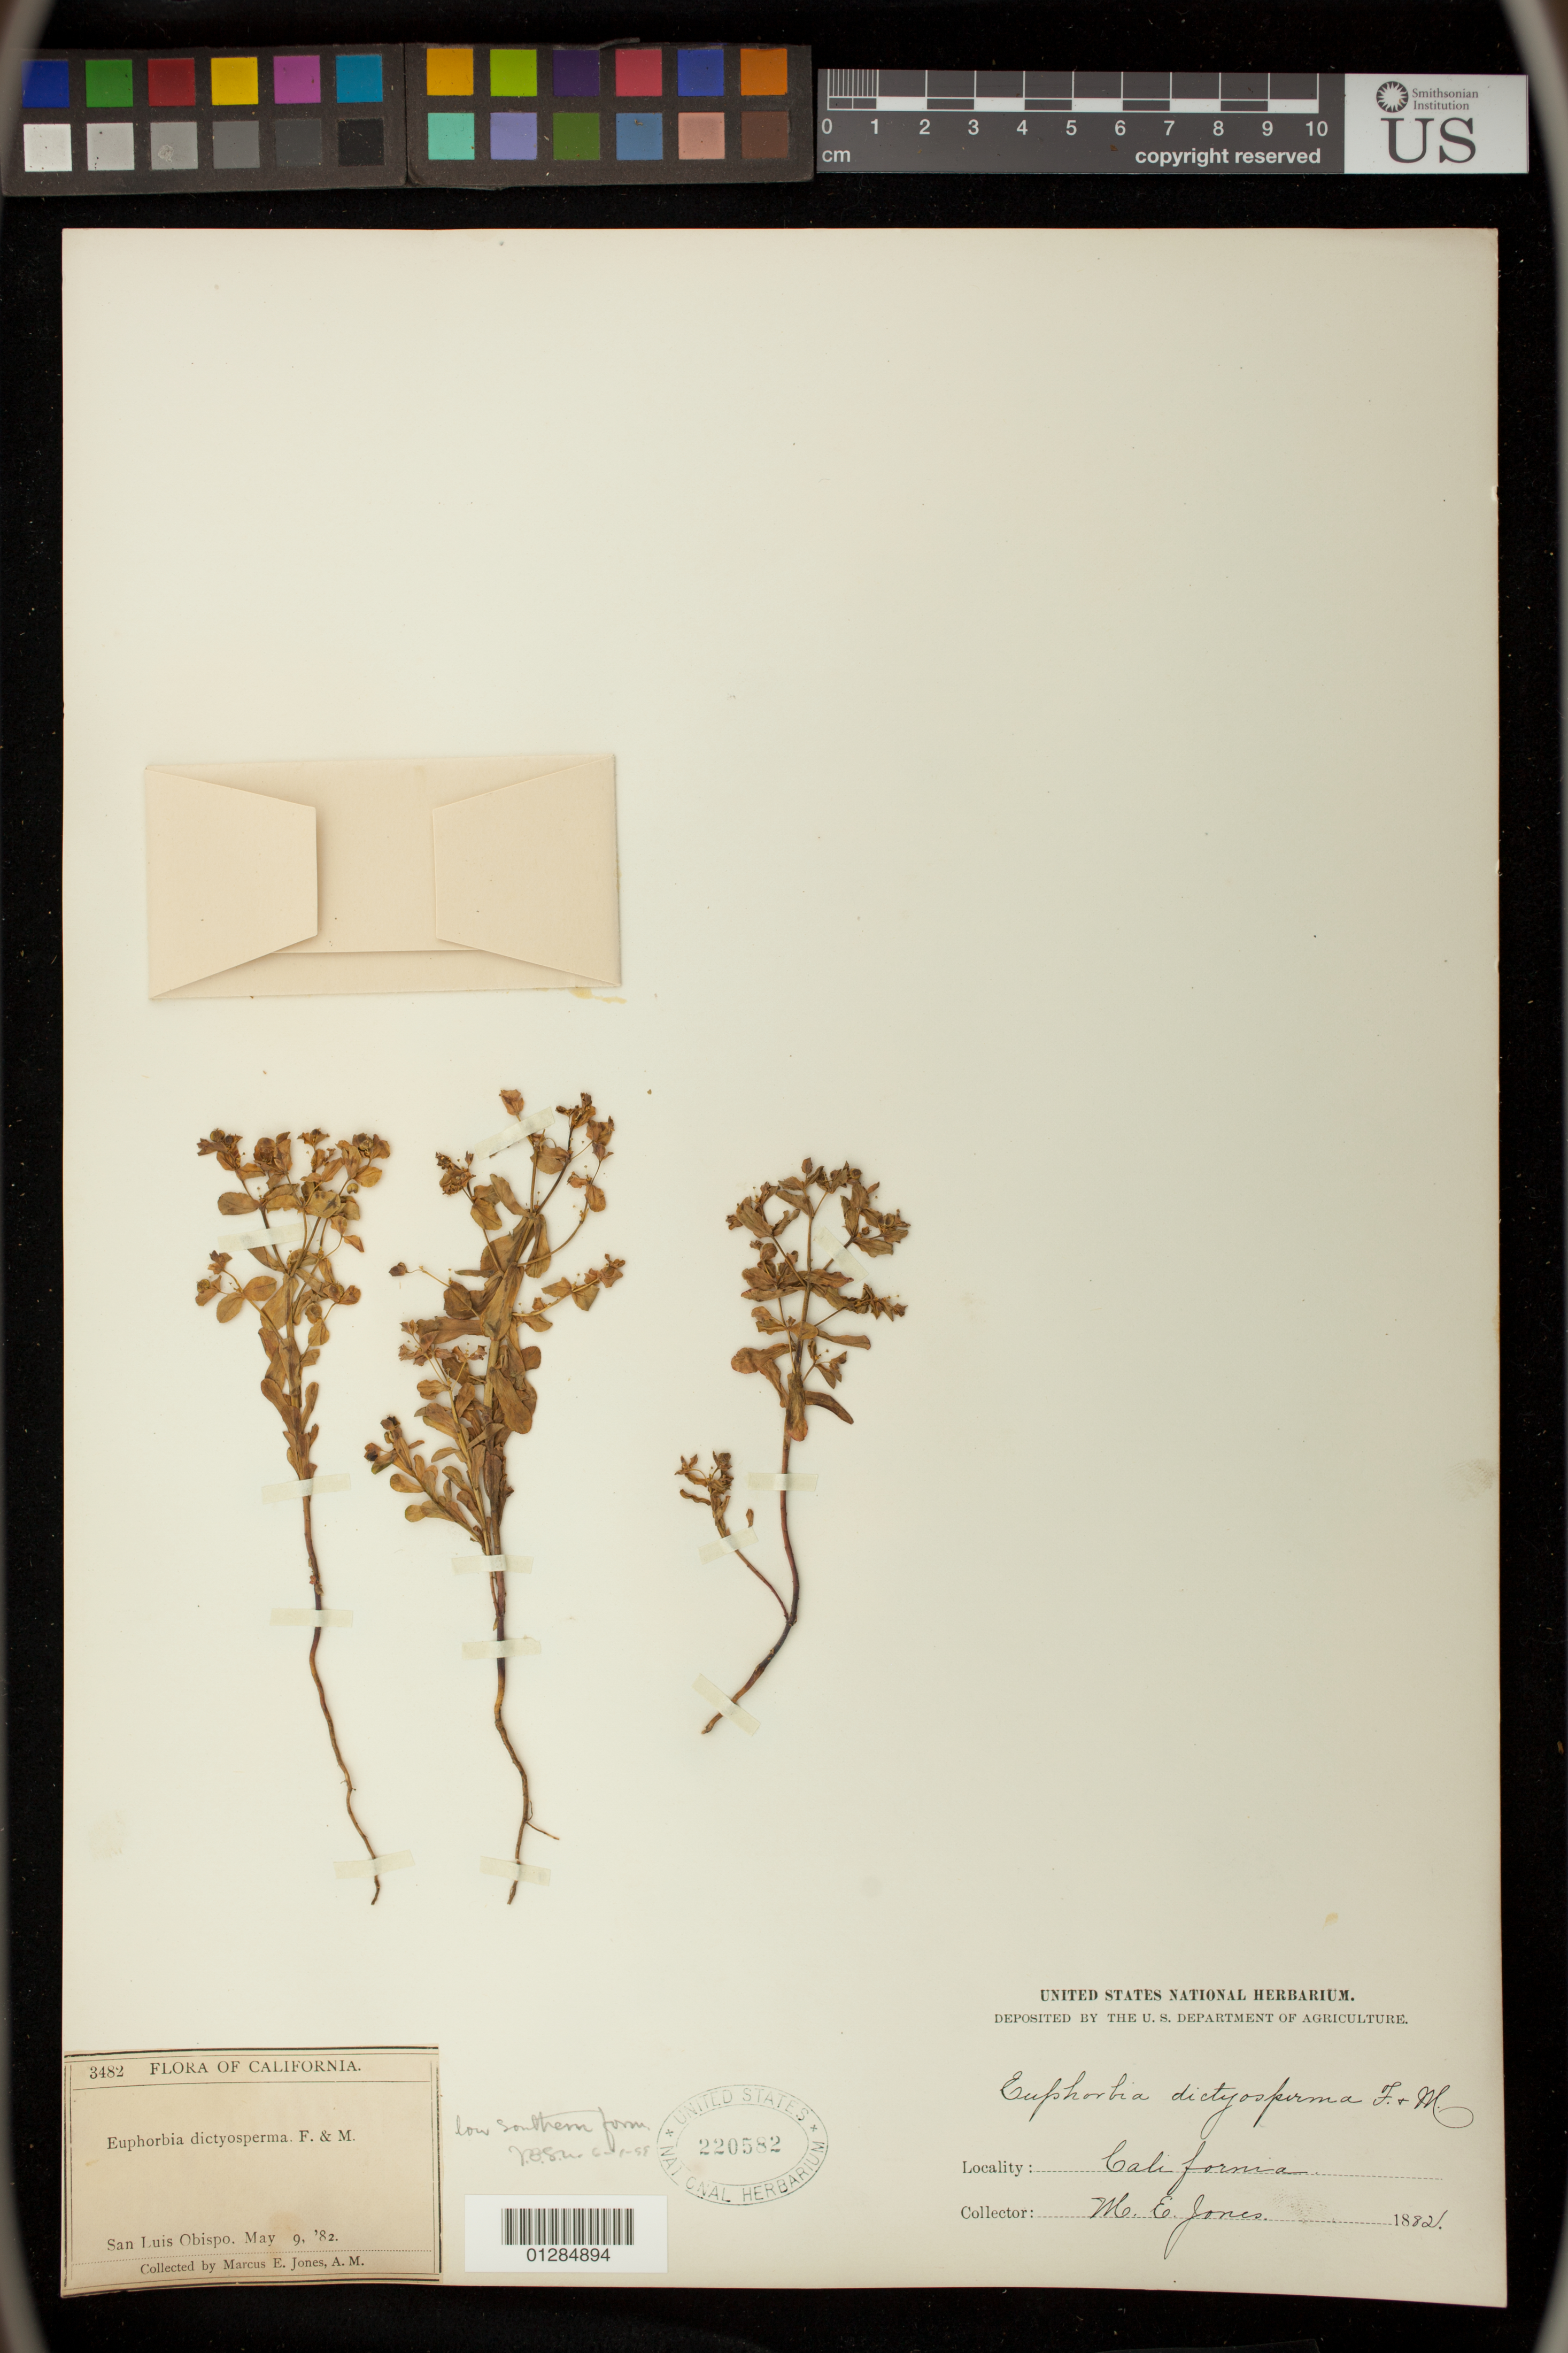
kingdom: Plantae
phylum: Tracheophyta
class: Magnoliopsida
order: Malpighiales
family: Euphorbiaceae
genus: Euphorbia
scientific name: Euphorbia spathulata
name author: Lam.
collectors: M. E. Jones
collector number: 3482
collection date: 1882-05-09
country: United States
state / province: California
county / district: San Luis Obispo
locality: San Luis Obispo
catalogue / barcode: US 220582